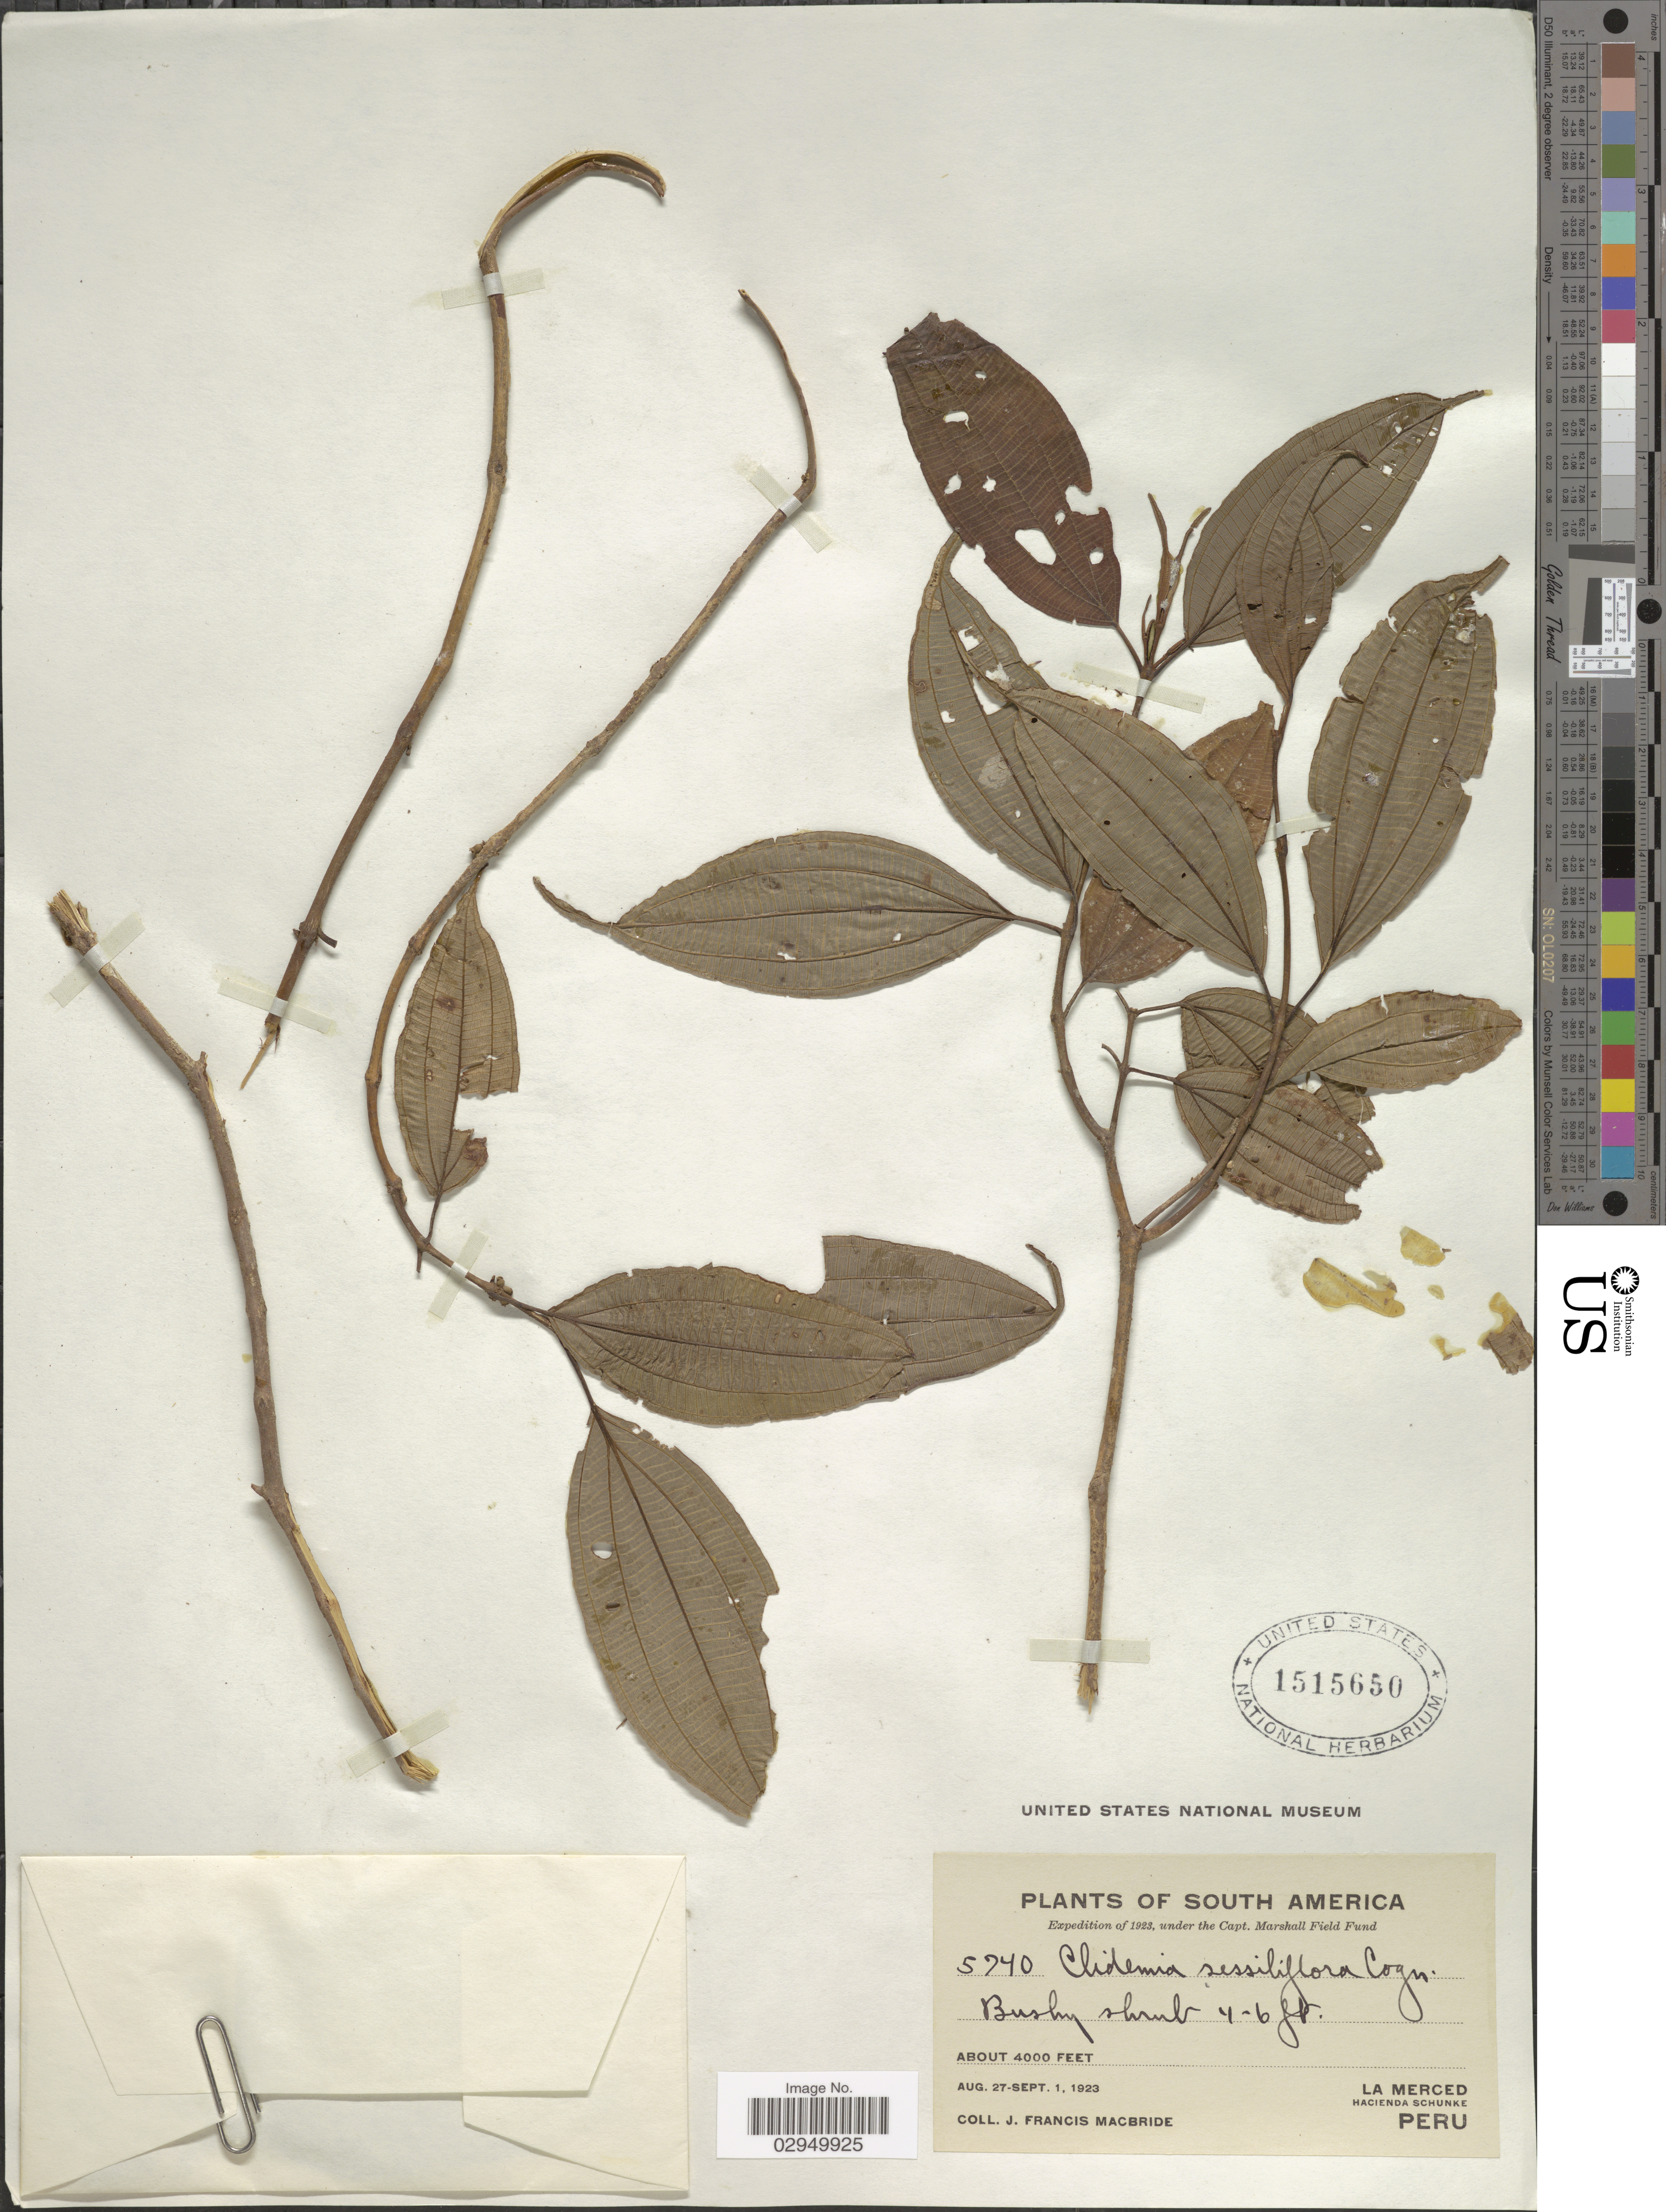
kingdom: Plantae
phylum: Tracheophyta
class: Magnoliopsida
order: Myrtales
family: Melastomataceae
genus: Clidemia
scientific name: Clidemia sessiliflora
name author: (Naudin) Cogn.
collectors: J. F. Macbride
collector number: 5740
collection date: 1923-08-27/1923-09-01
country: Peru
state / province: Junín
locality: La Merced. Hacienda Schunke.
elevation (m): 1219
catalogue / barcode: US 1515650